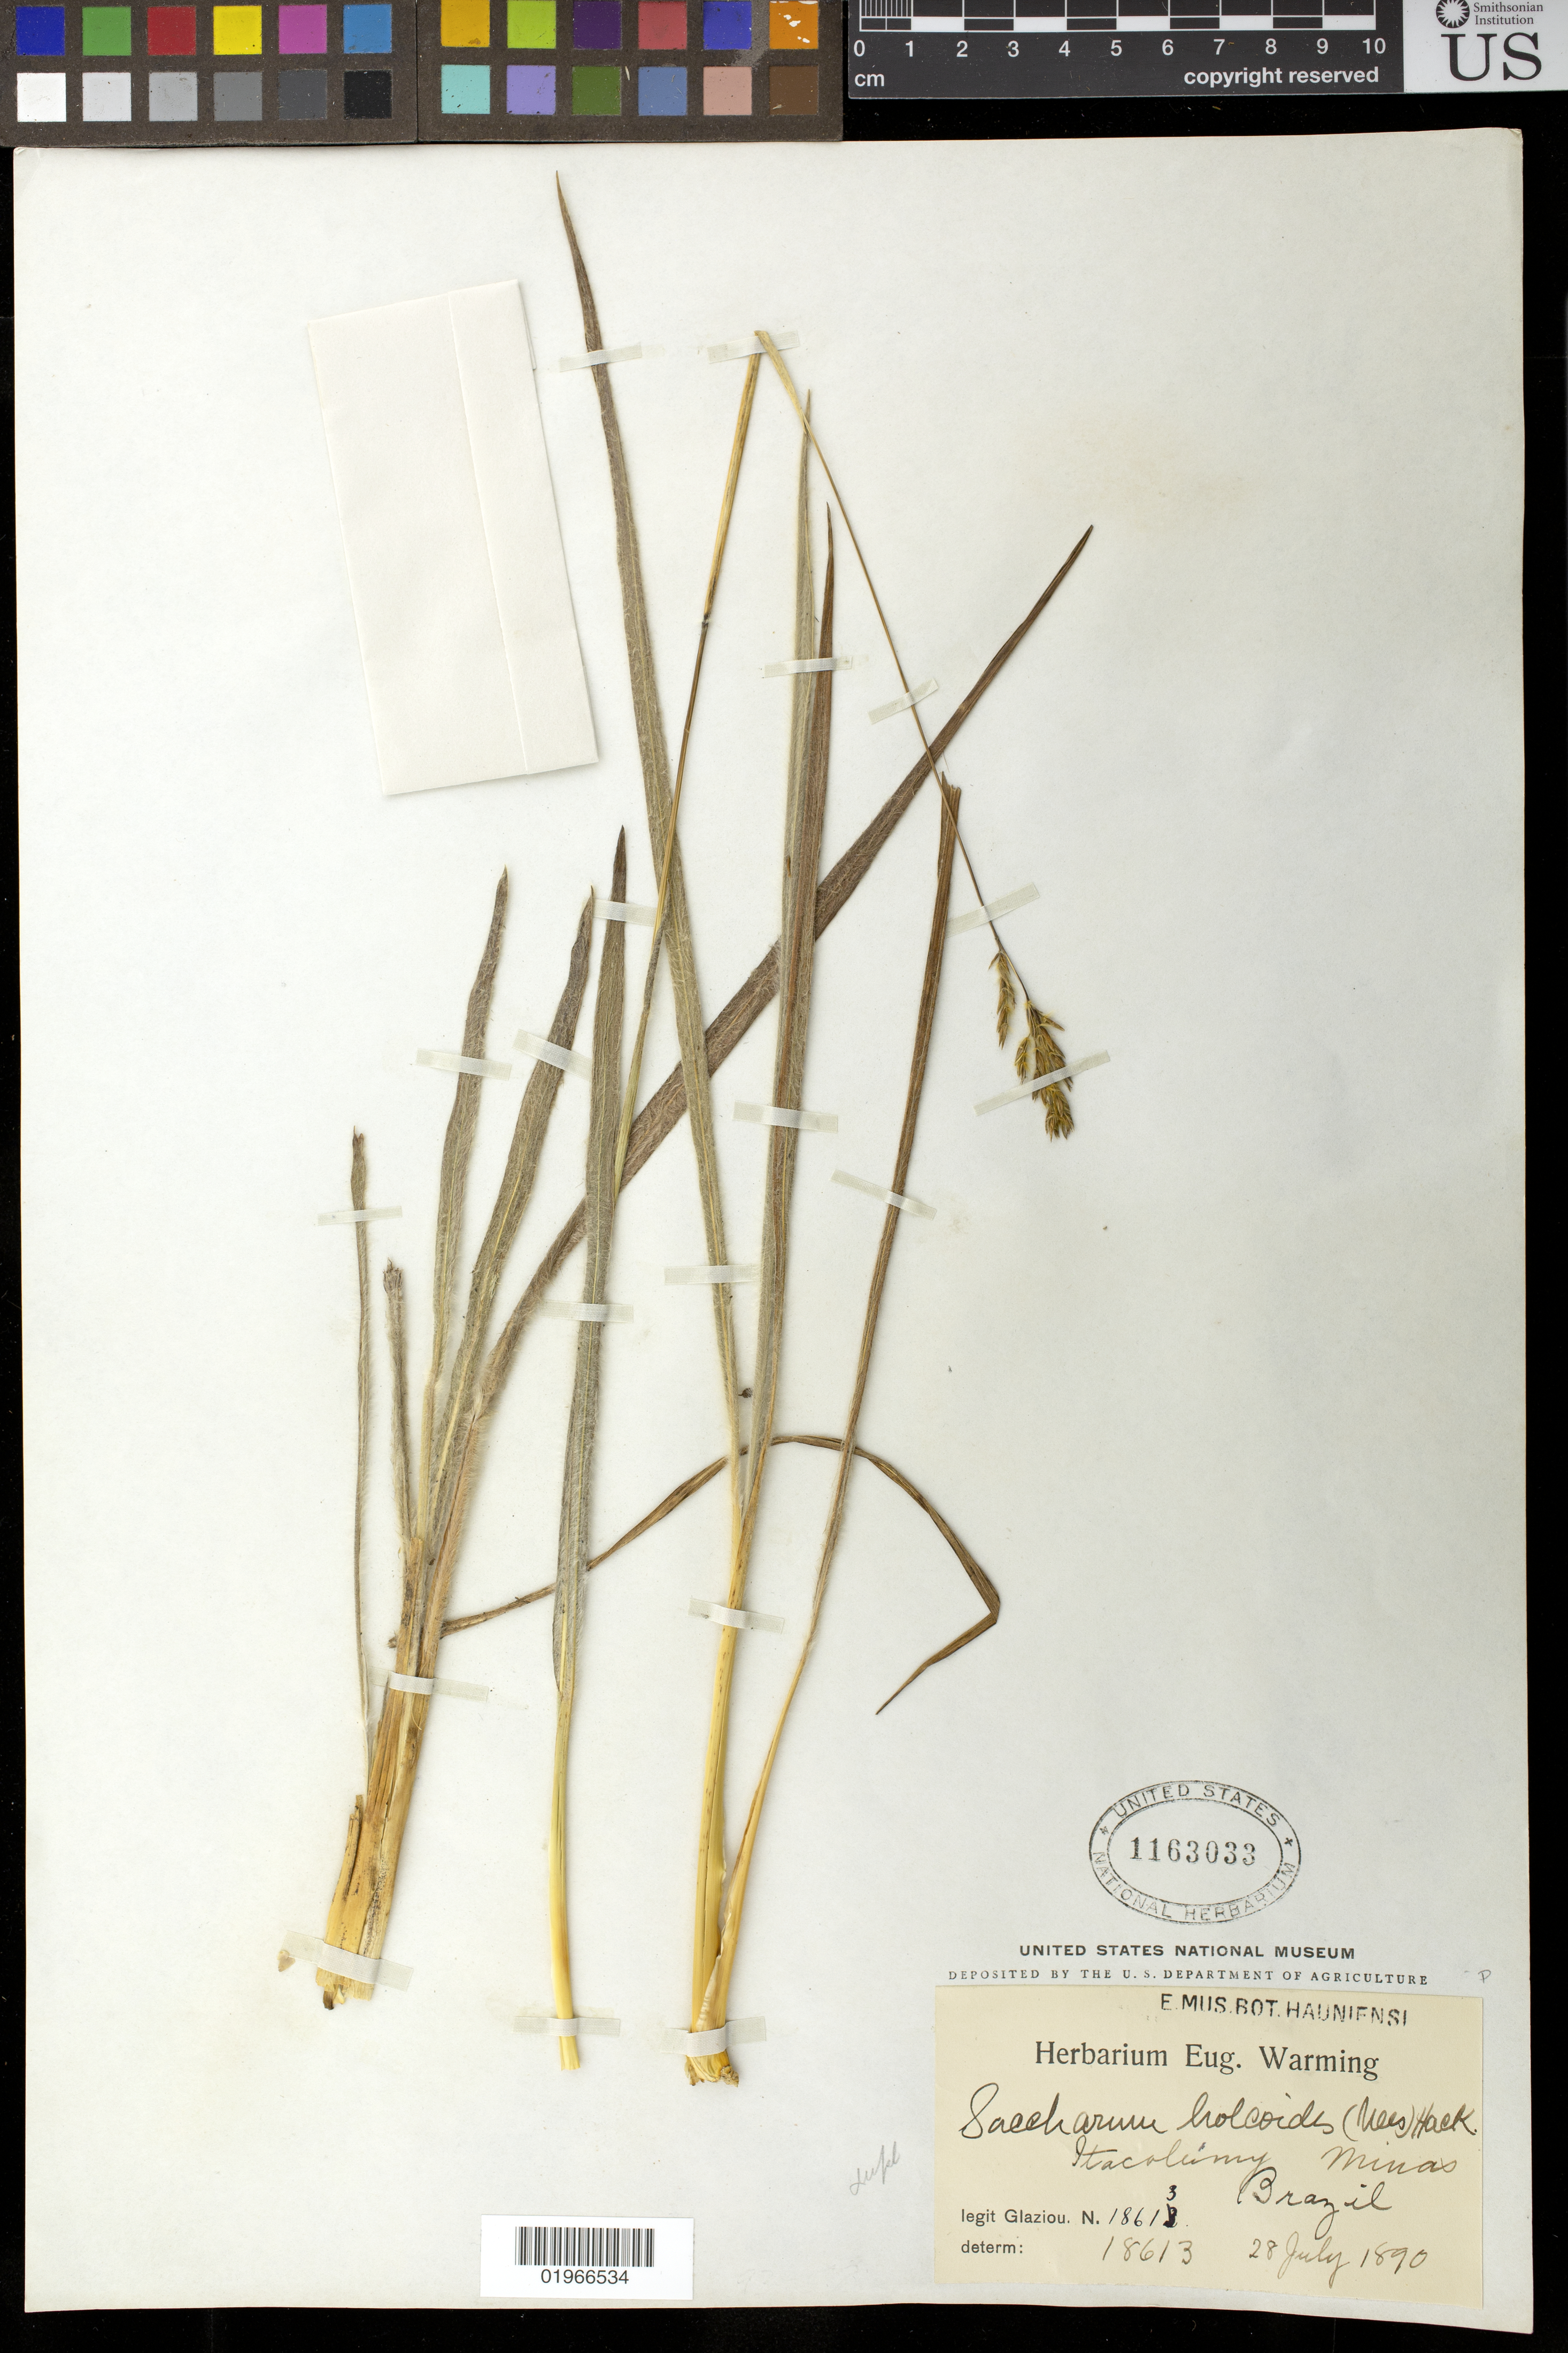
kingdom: Plantae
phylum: Tracheophyta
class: Liliopsida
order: Poales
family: Poaceae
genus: Saccharum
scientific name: Saccharum holcoides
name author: (Nees) Hack.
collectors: N. Glaziou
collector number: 18613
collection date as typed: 28 july 1890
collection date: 1890-07-28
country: Brazil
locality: Itacolumy, Minas.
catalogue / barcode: US 1163033